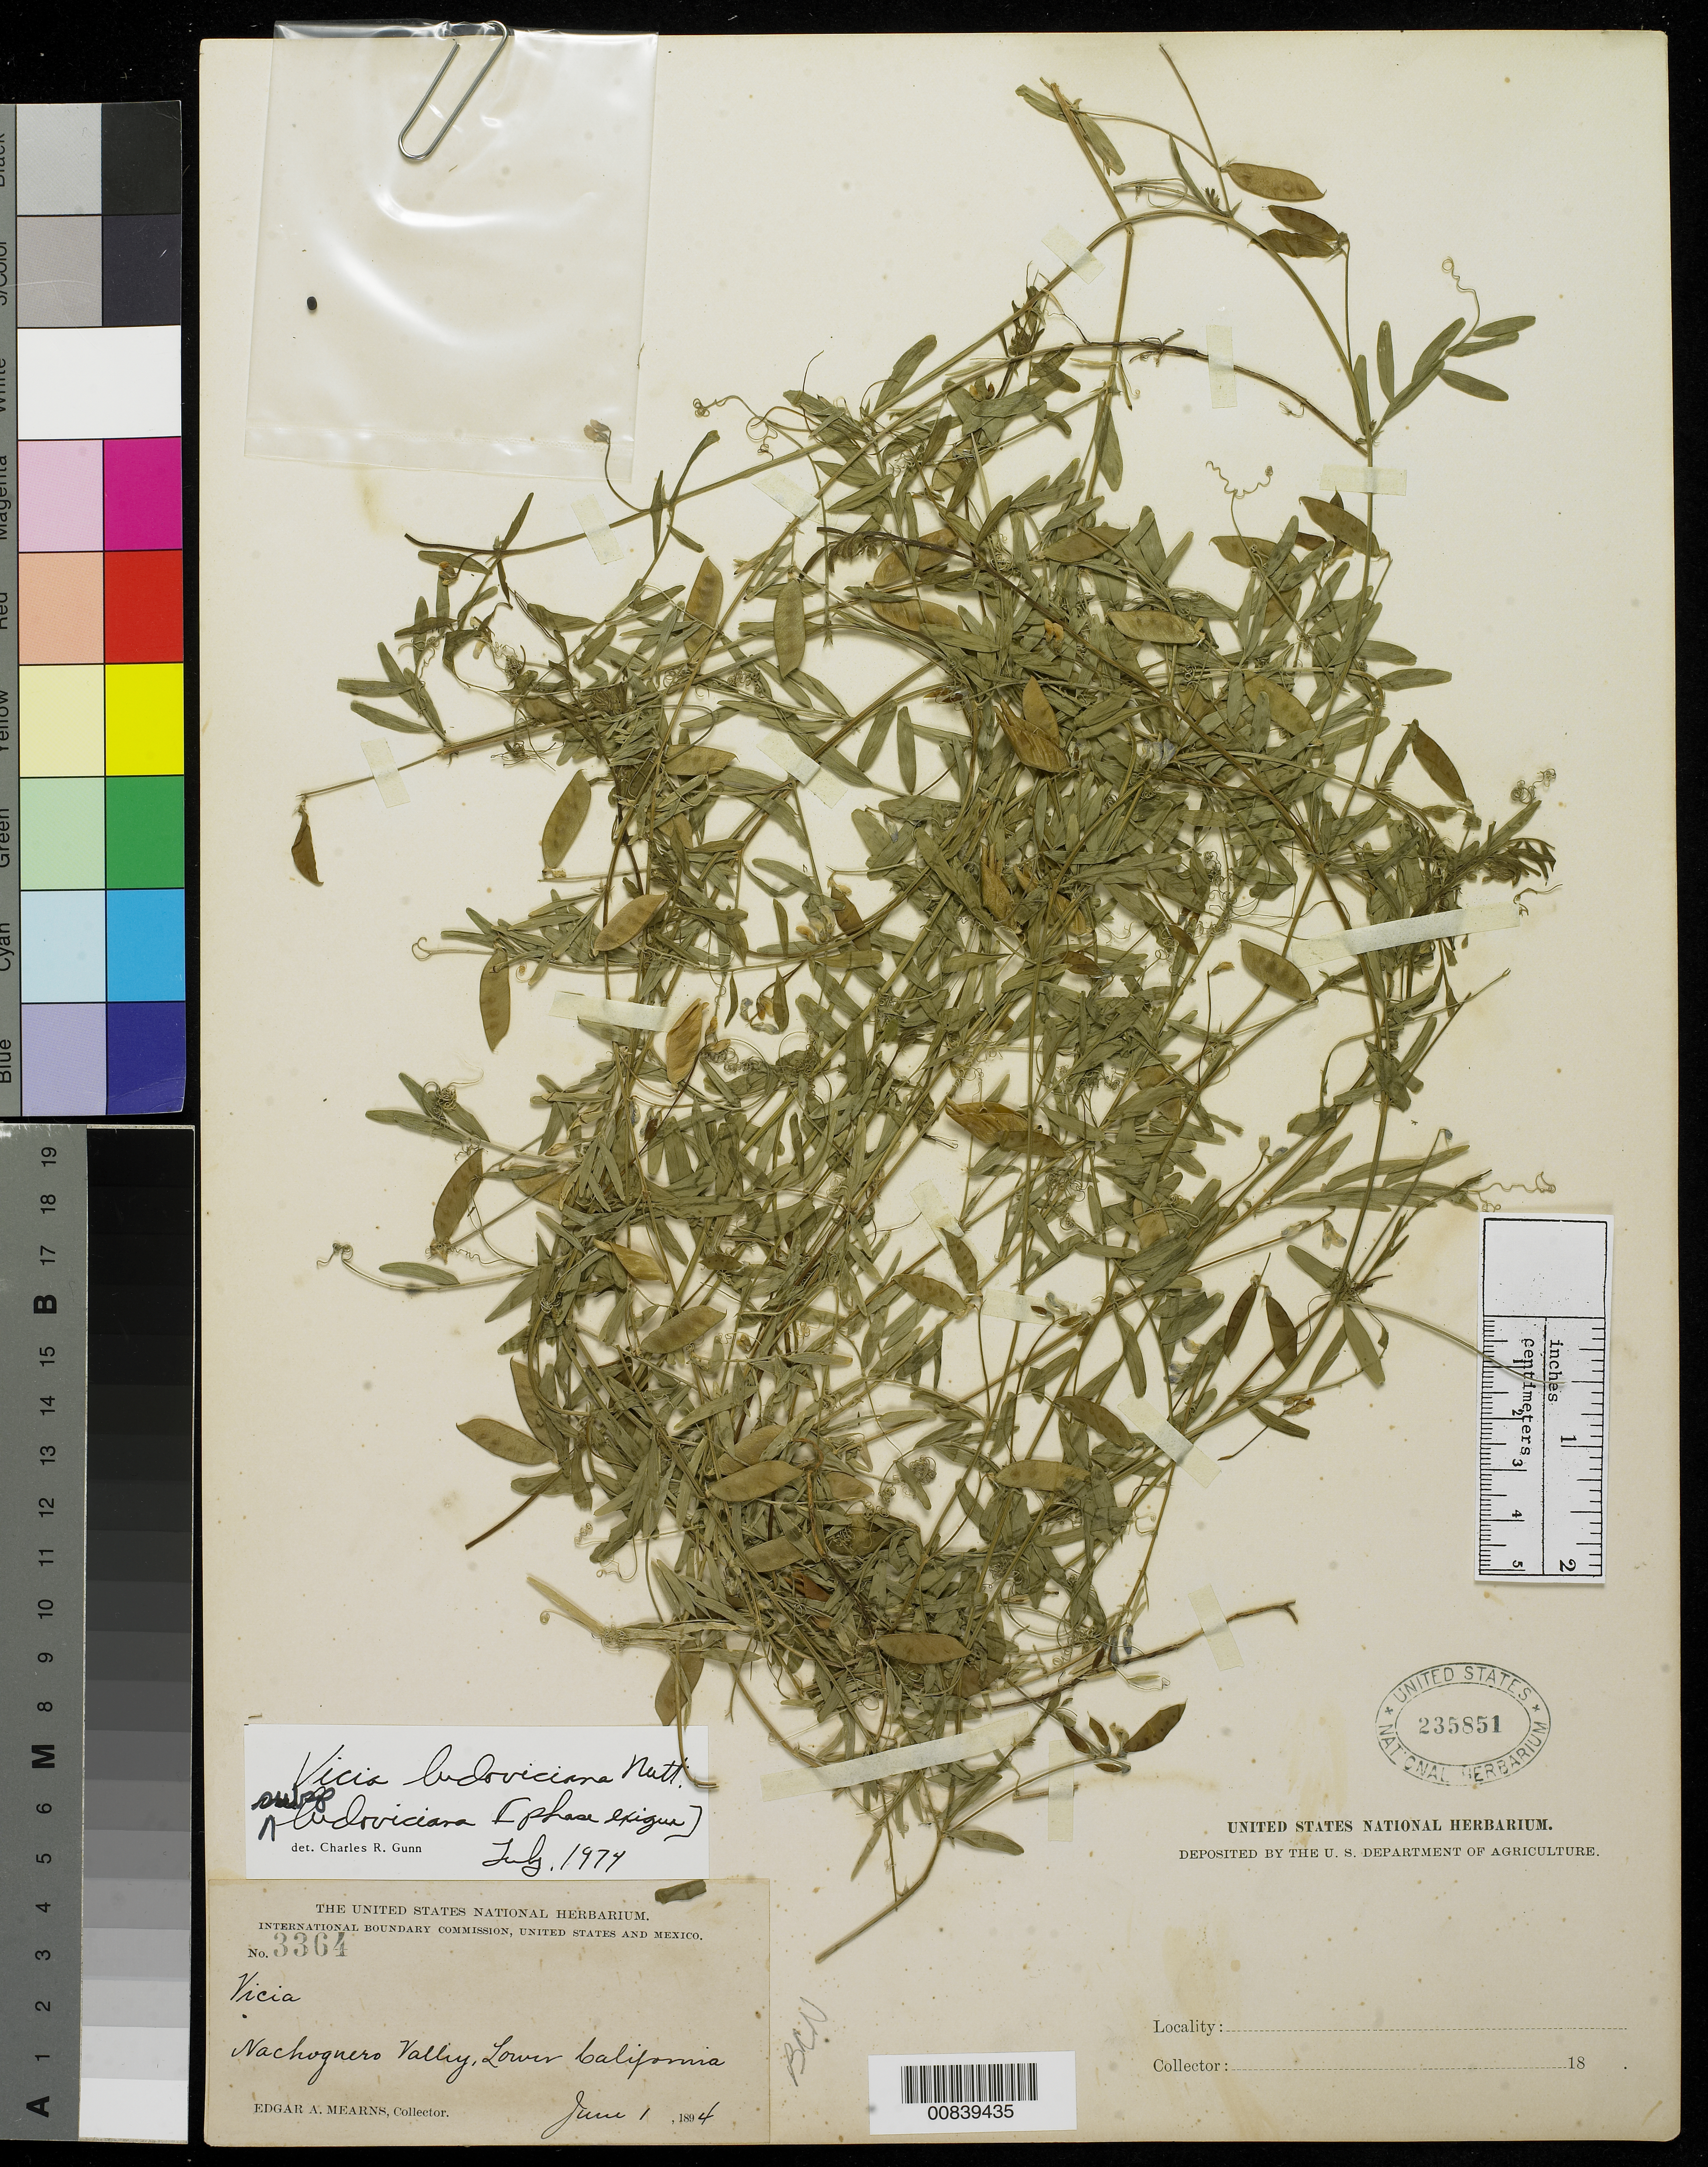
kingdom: Plantae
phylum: Tracheophyta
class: Magnoliopsida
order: Fabales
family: Fabaceae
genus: Vicia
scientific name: Vicia ludoviciana subsp. ludoviciana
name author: Nutt. ex Torr. & A. Gray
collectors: E. A. Mearns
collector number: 3364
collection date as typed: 01 Jun 1894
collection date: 1894-06-01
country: Mexico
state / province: Baja California Norte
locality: Nachoguero Valley, Baja California.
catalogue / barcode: US 235851